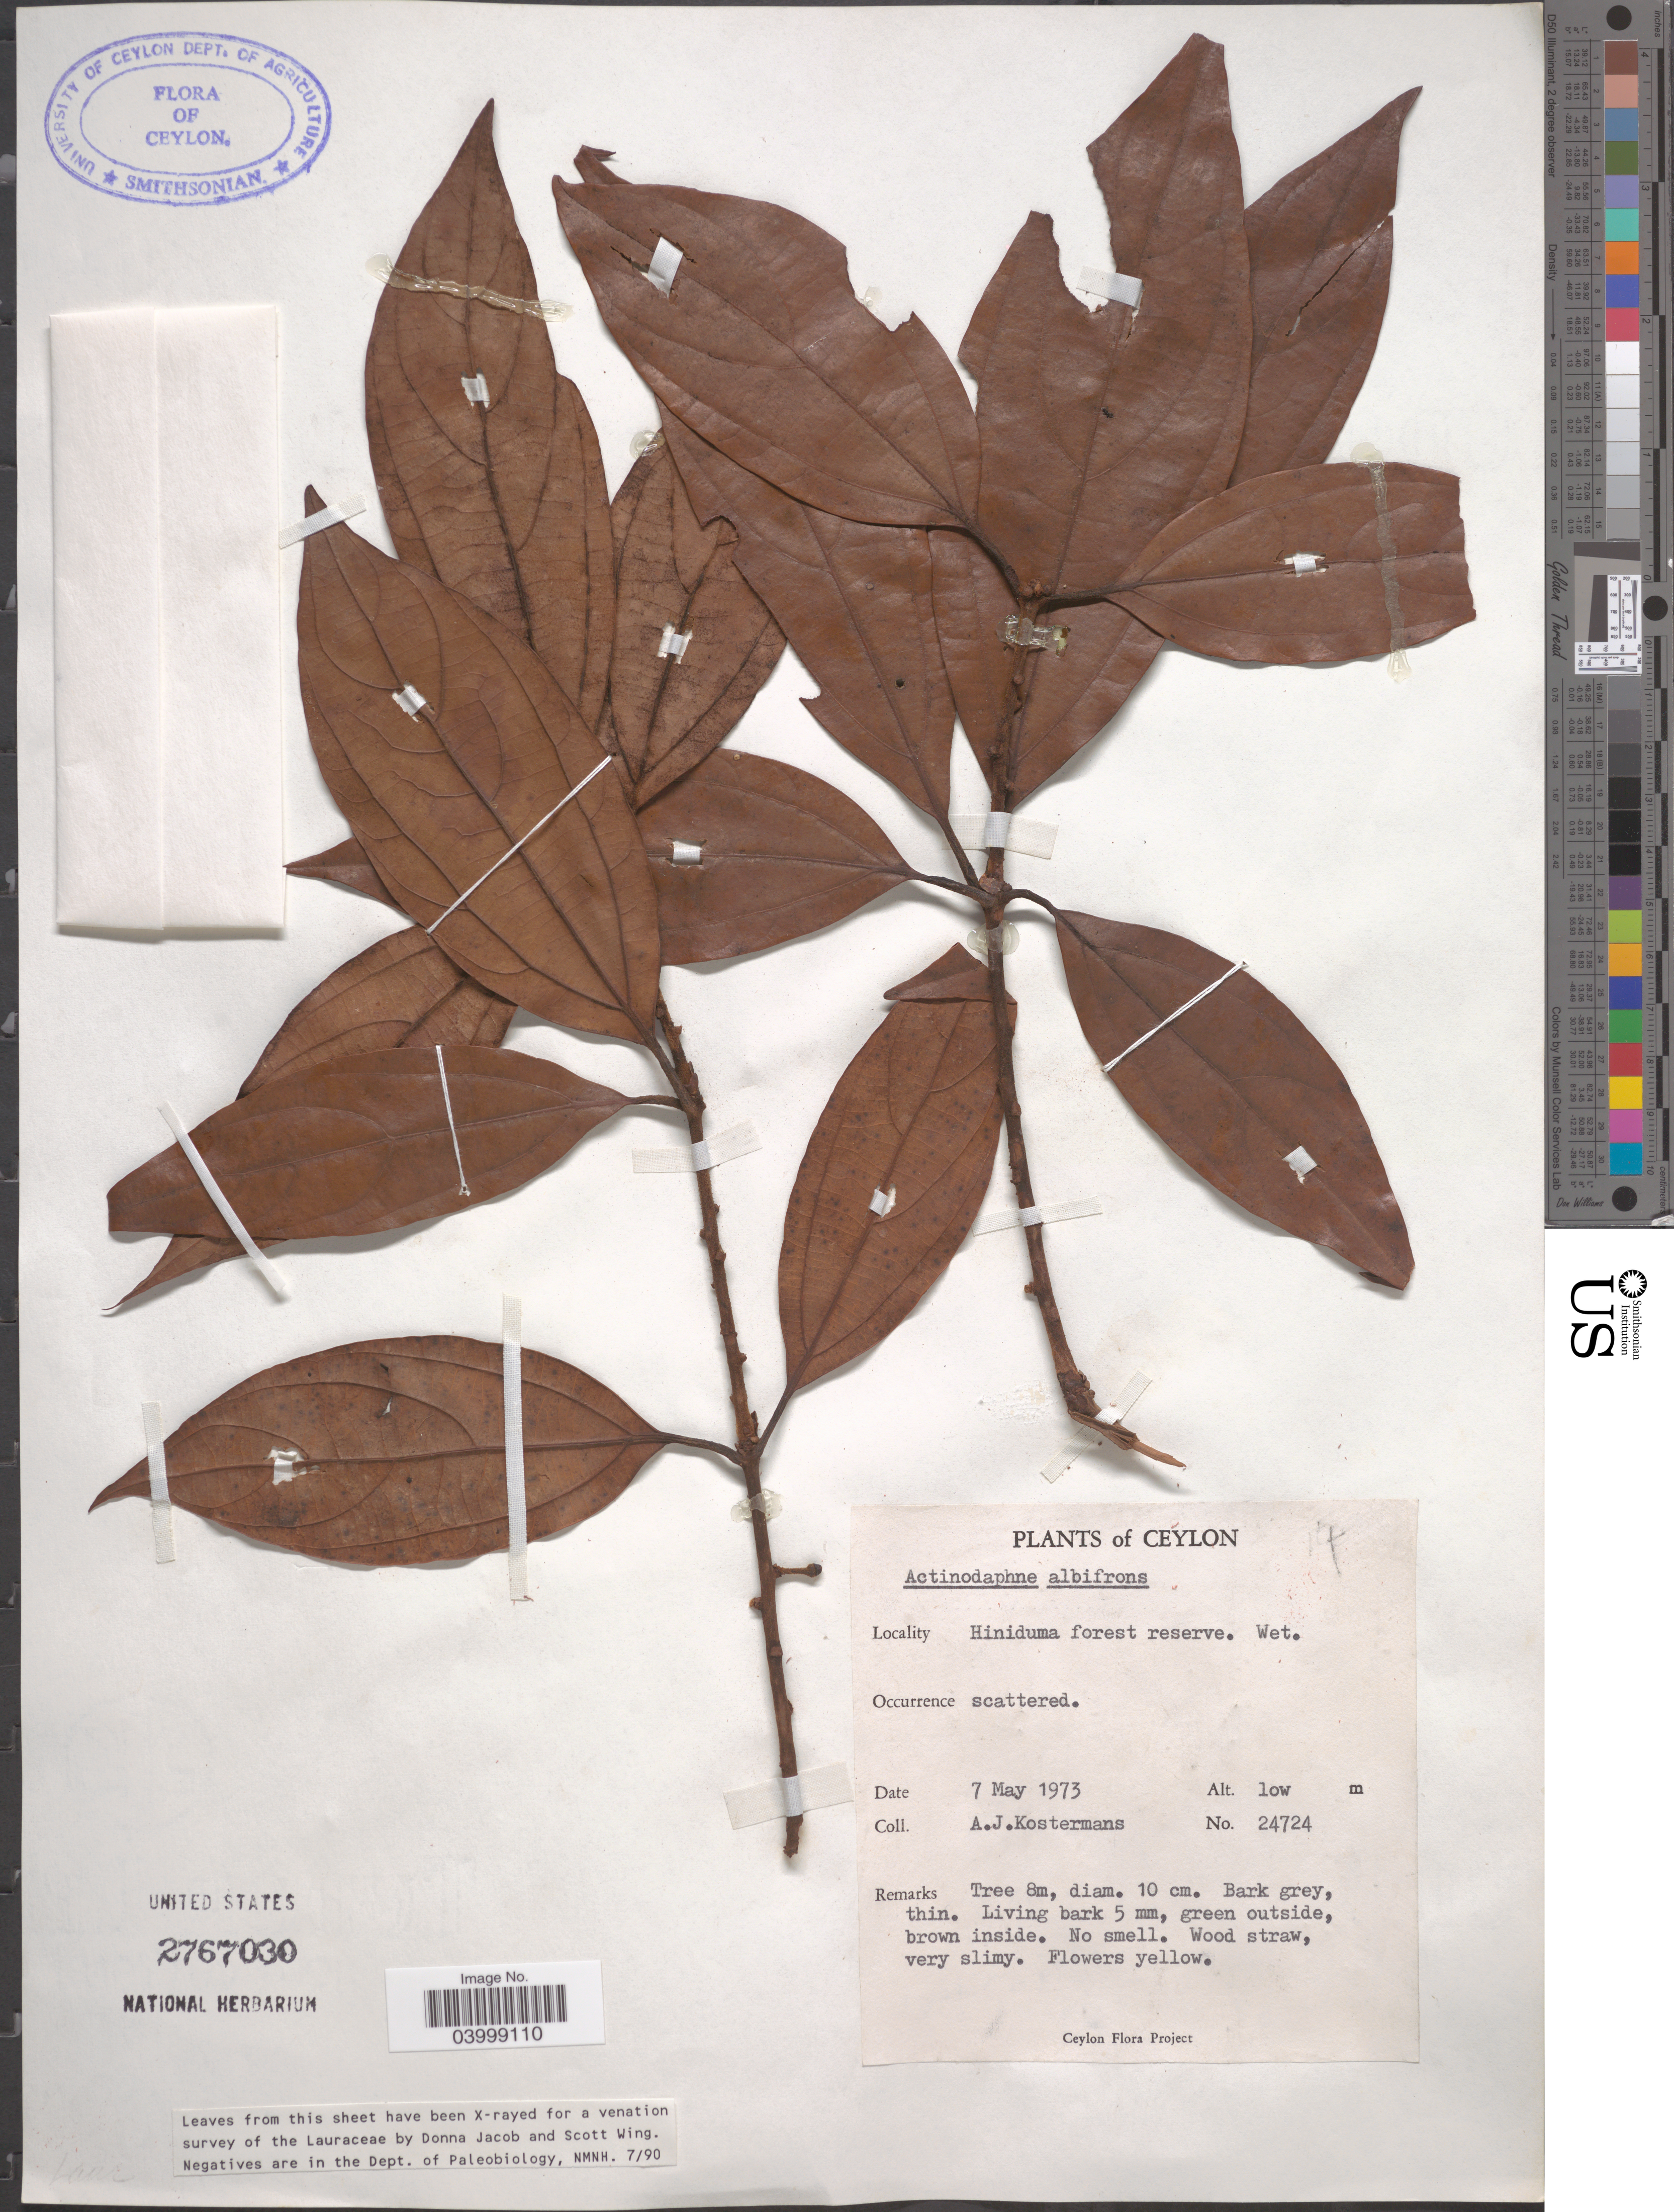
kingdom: Plantae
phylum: Tracheophyta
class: Magnoliopsida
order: Laurales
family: Lauraceae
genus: Actinodaphne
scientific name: Actinodaphne albifrons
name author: Kosterm.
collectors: A. J. G. Kostermans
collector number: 24724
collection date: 1973-05-07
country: Sri Lanka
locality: Ceylon. Hiniduma forest reserve.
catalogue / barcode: US 2767030